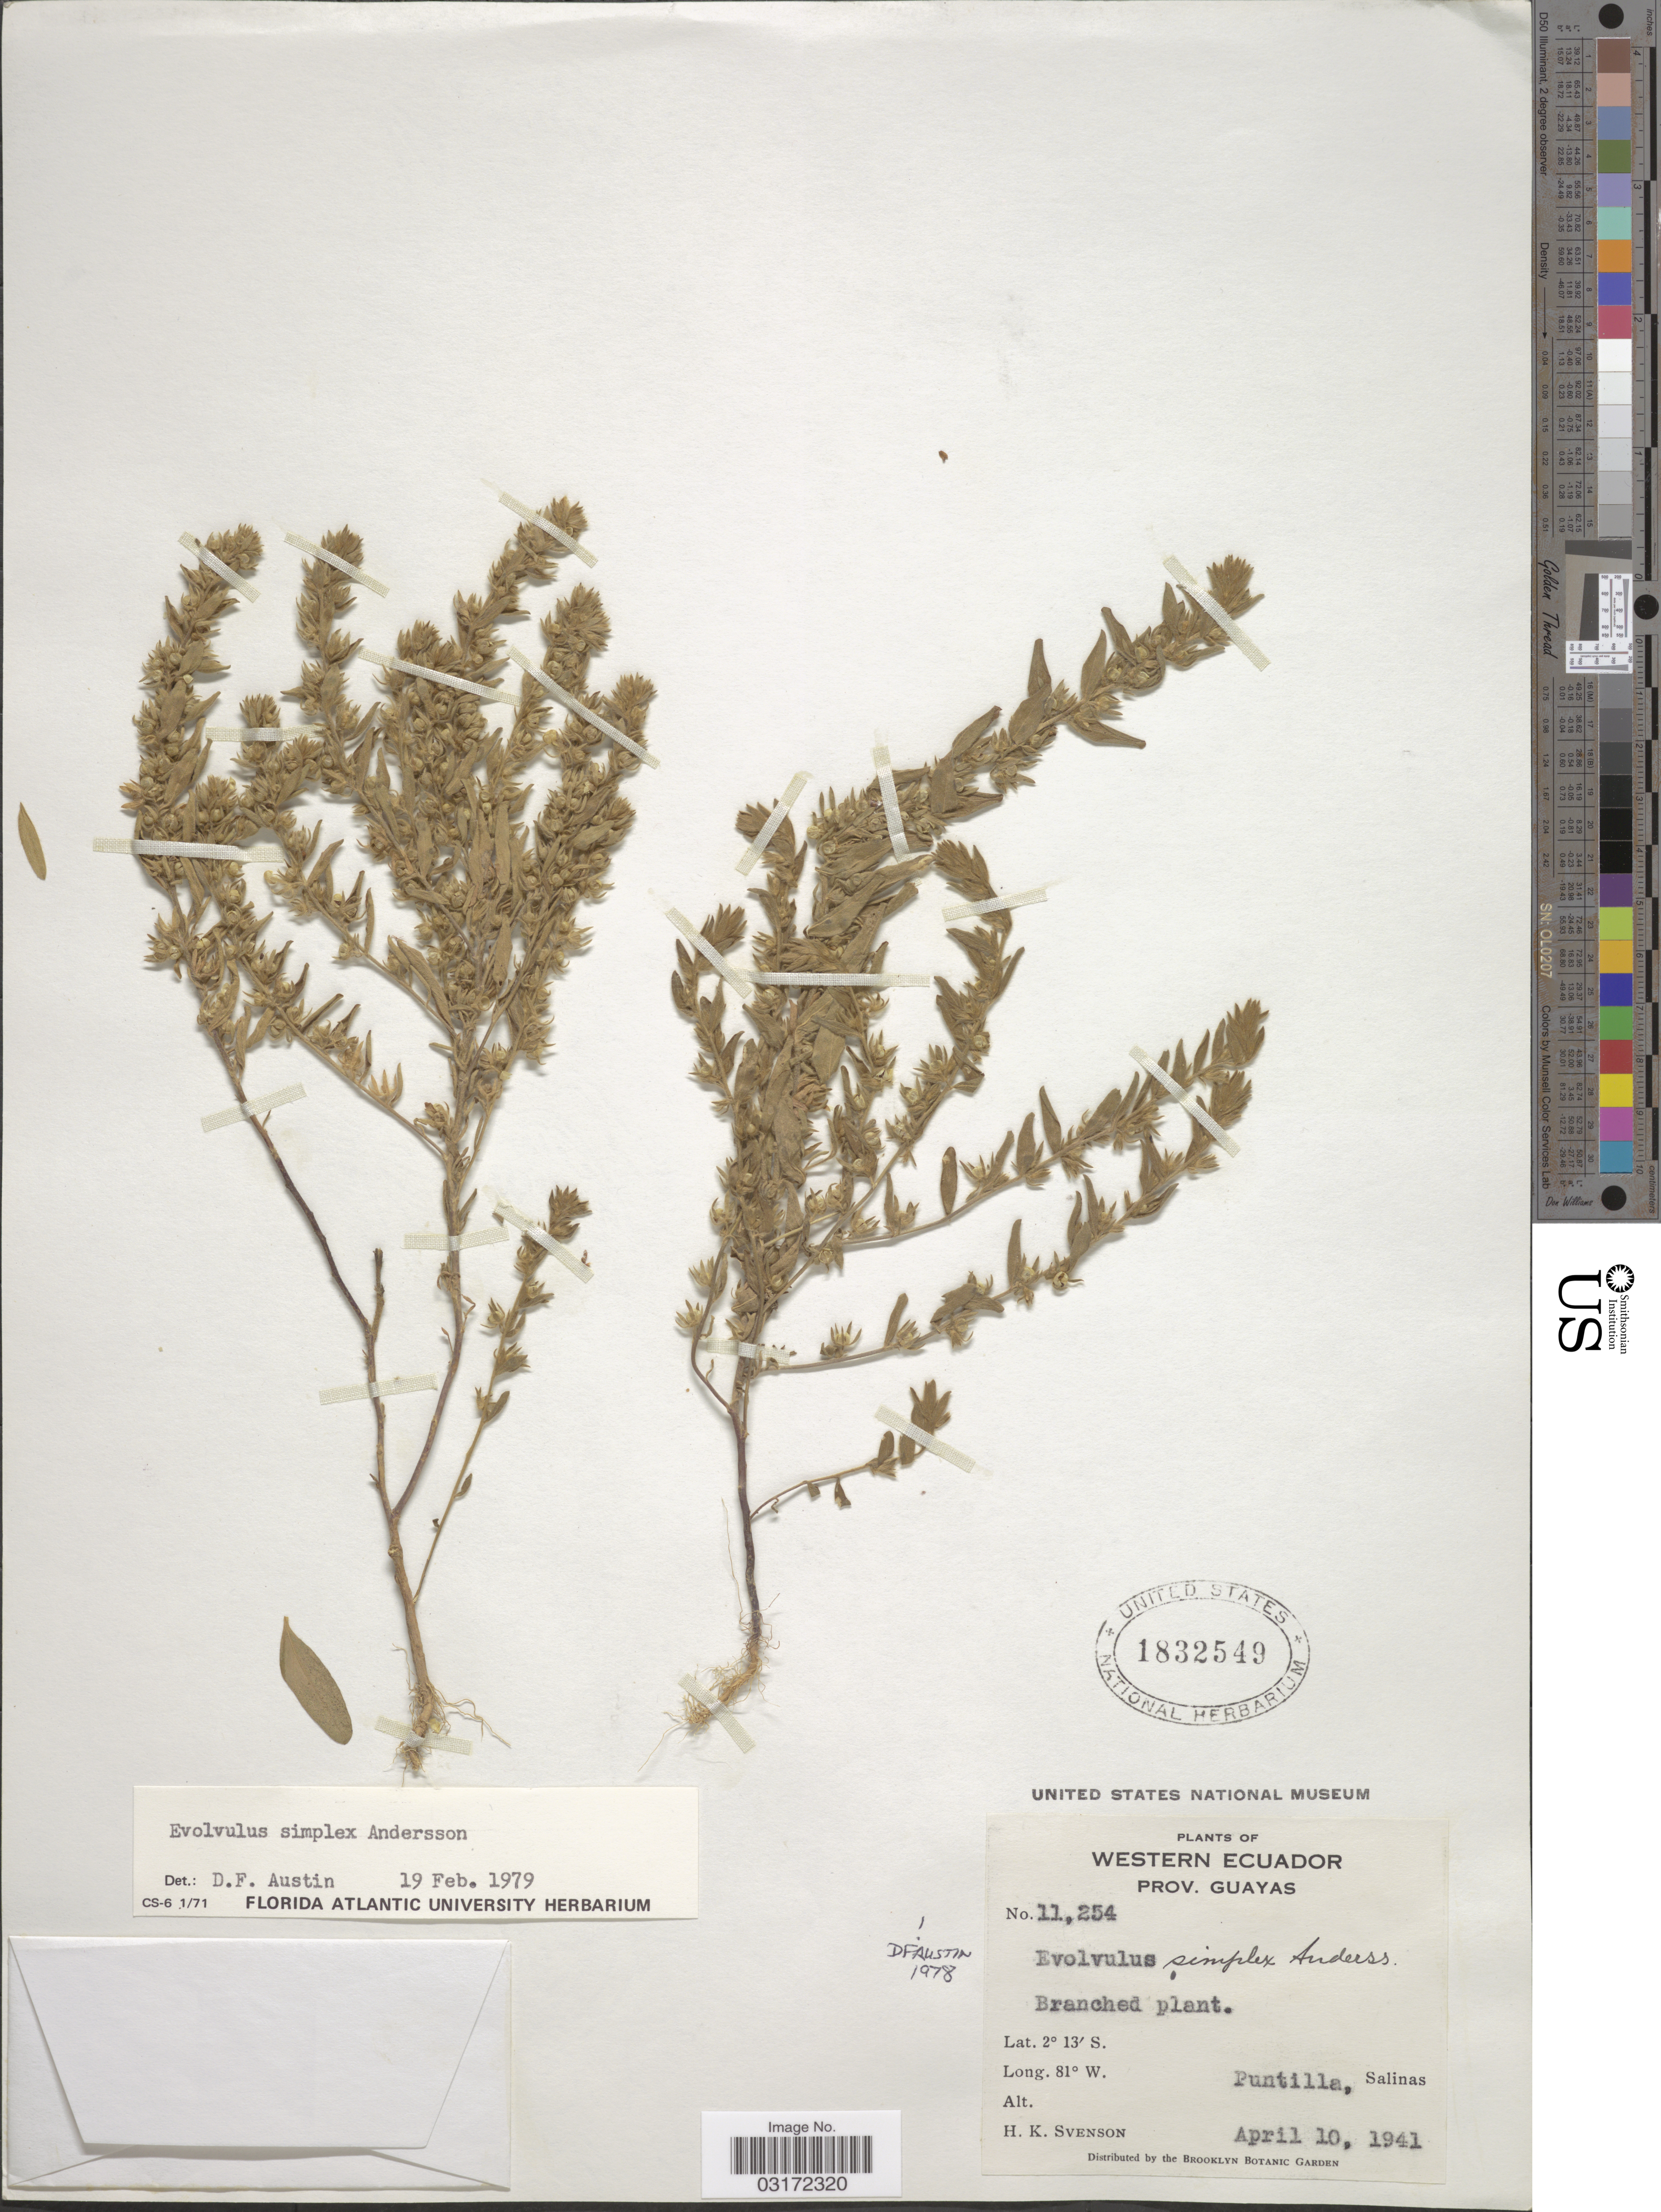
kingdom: Plantae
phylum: Tracheophyta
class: Magnoliopsida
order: Solanales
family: Convolvulaceae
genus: Evolvulus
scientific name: Evolvulus simplex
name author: Andersson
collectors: H. K. Svenson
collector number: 11254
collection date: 1941-04-10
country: Ecuador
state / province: Guayas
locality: Puntilla, Salinas.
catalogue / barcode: US 1832549